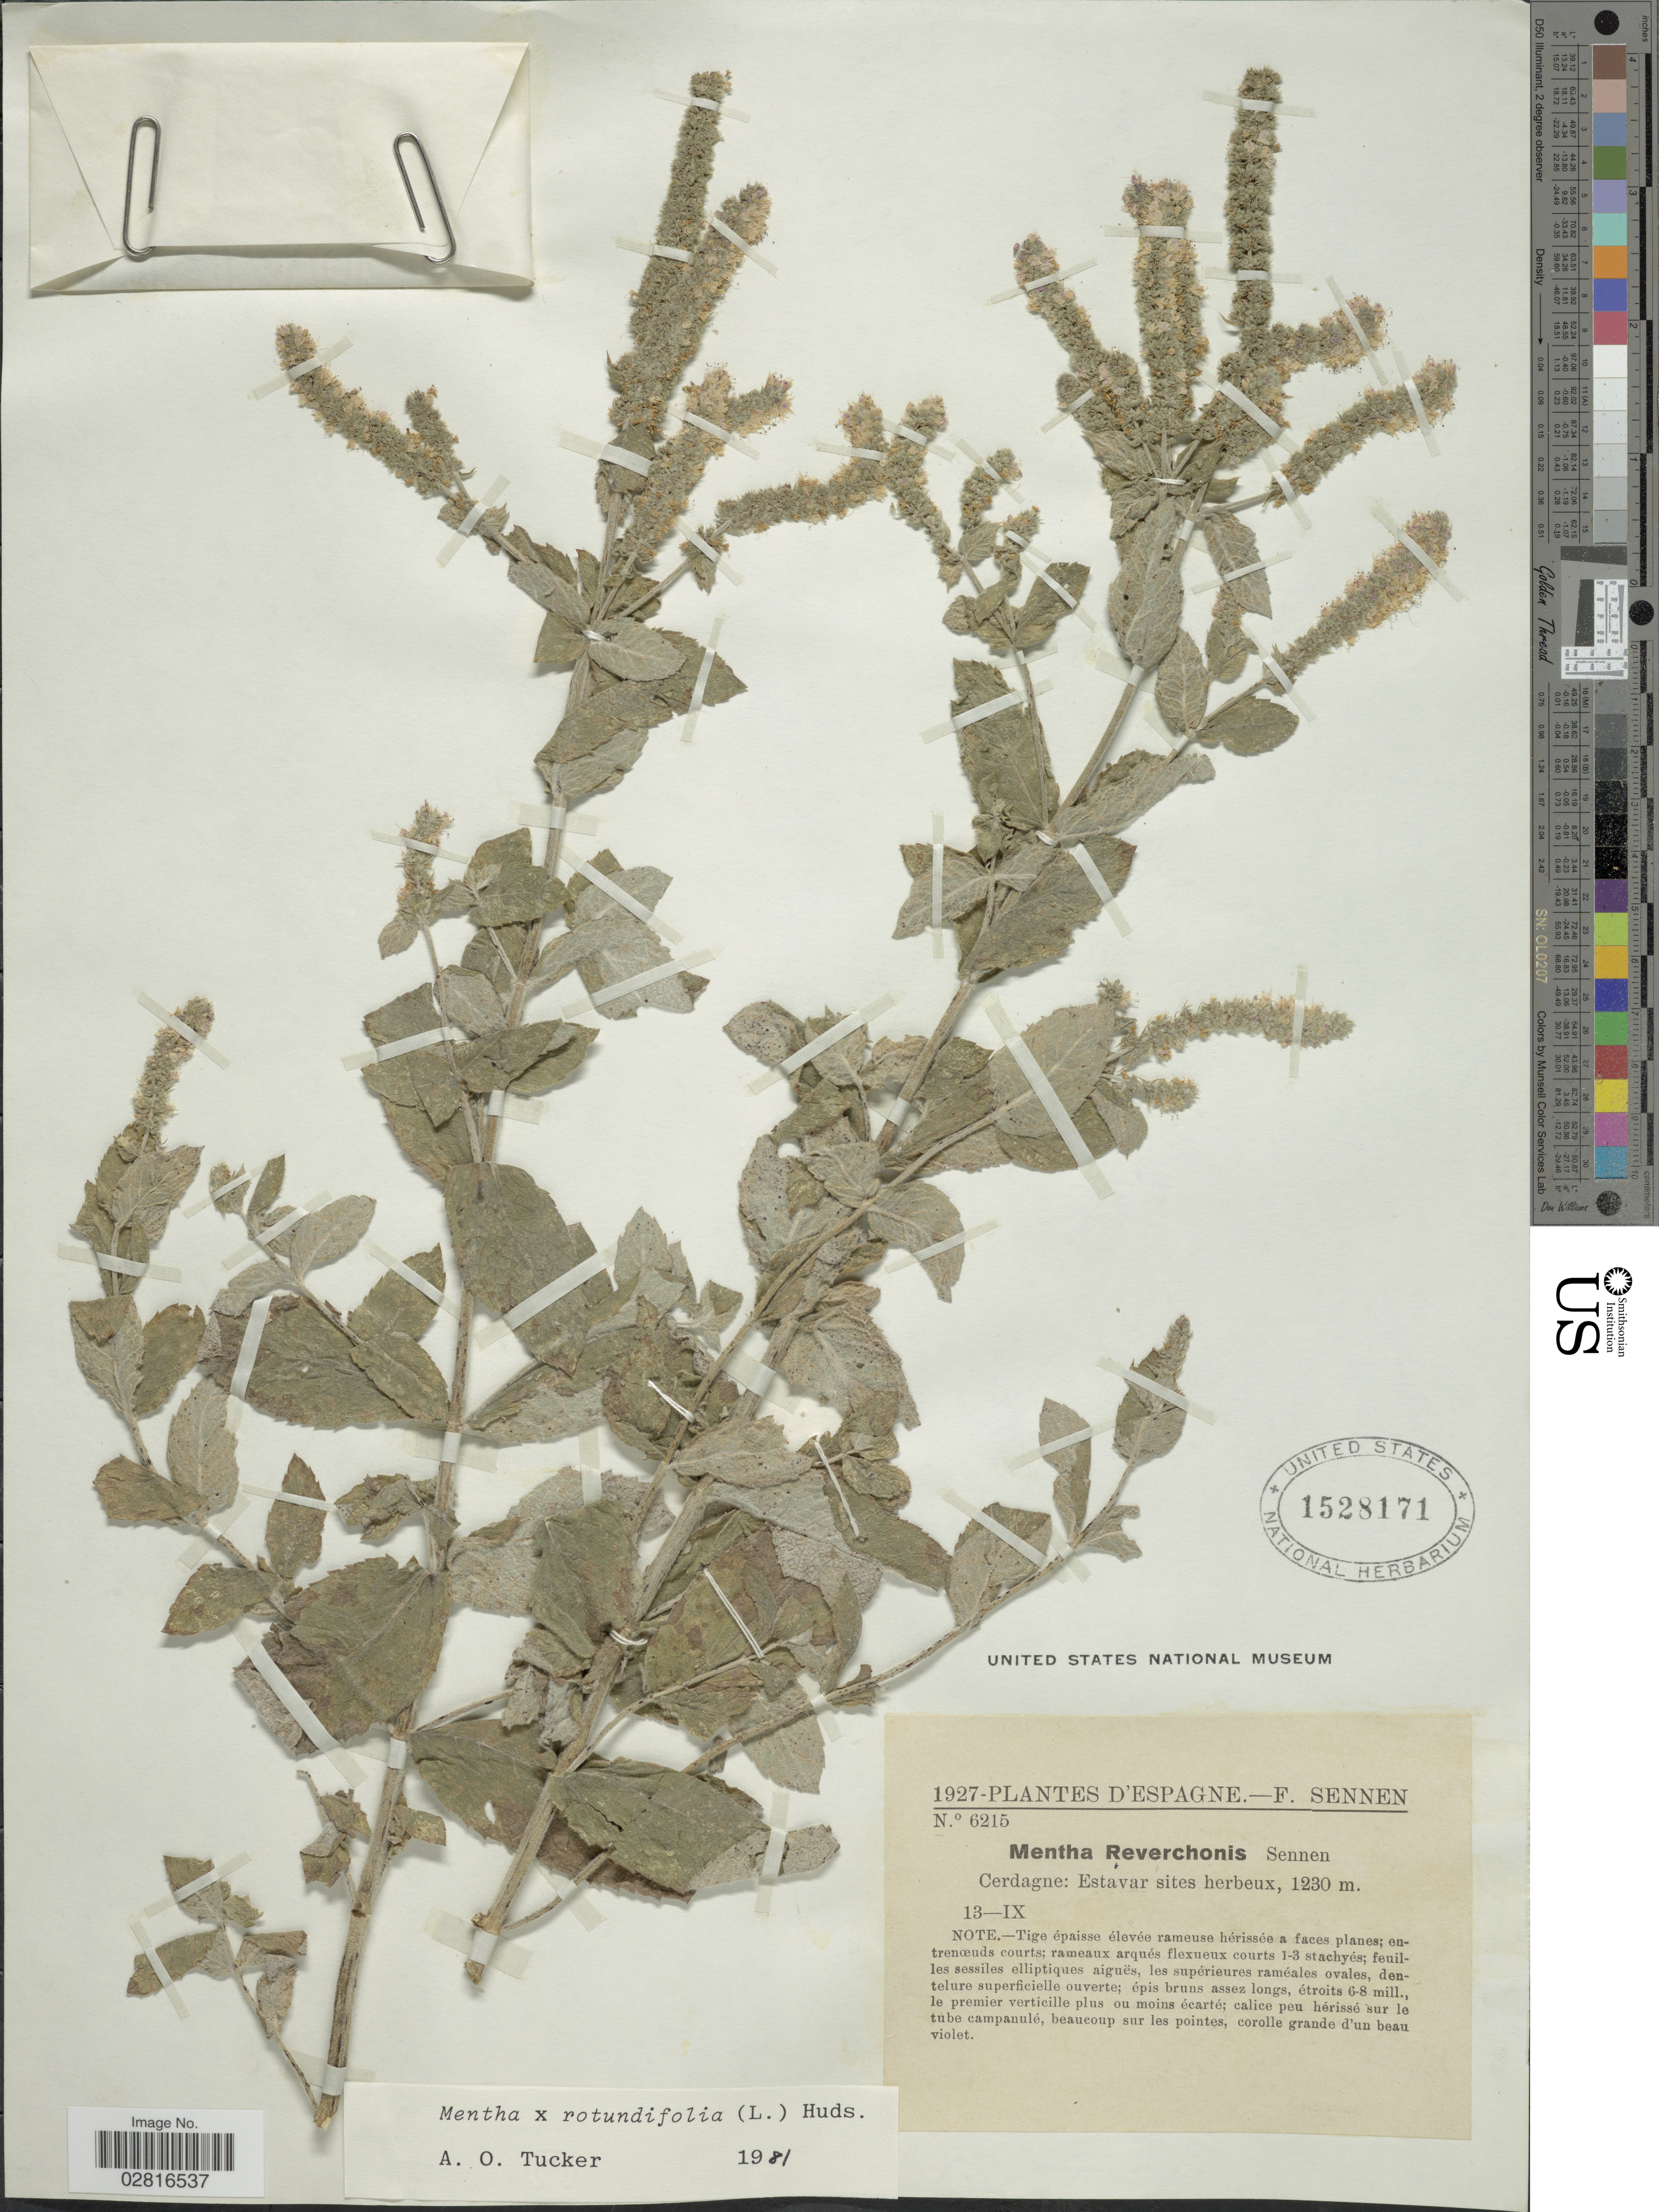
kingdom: Plantae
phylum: Tracheophyta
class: Magnoliopsida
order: Lamiales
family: Lamiaceae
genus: Mentha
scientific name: Mentha rotundifolia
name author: (L.) Huds.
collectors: E. Sennen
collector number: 6215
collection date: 1927-09-13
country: Spain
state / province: Islas Baleares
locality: Espagne. Cerdagne: Estavar sites herbeux.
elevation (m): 1230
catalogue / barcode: US 1528171